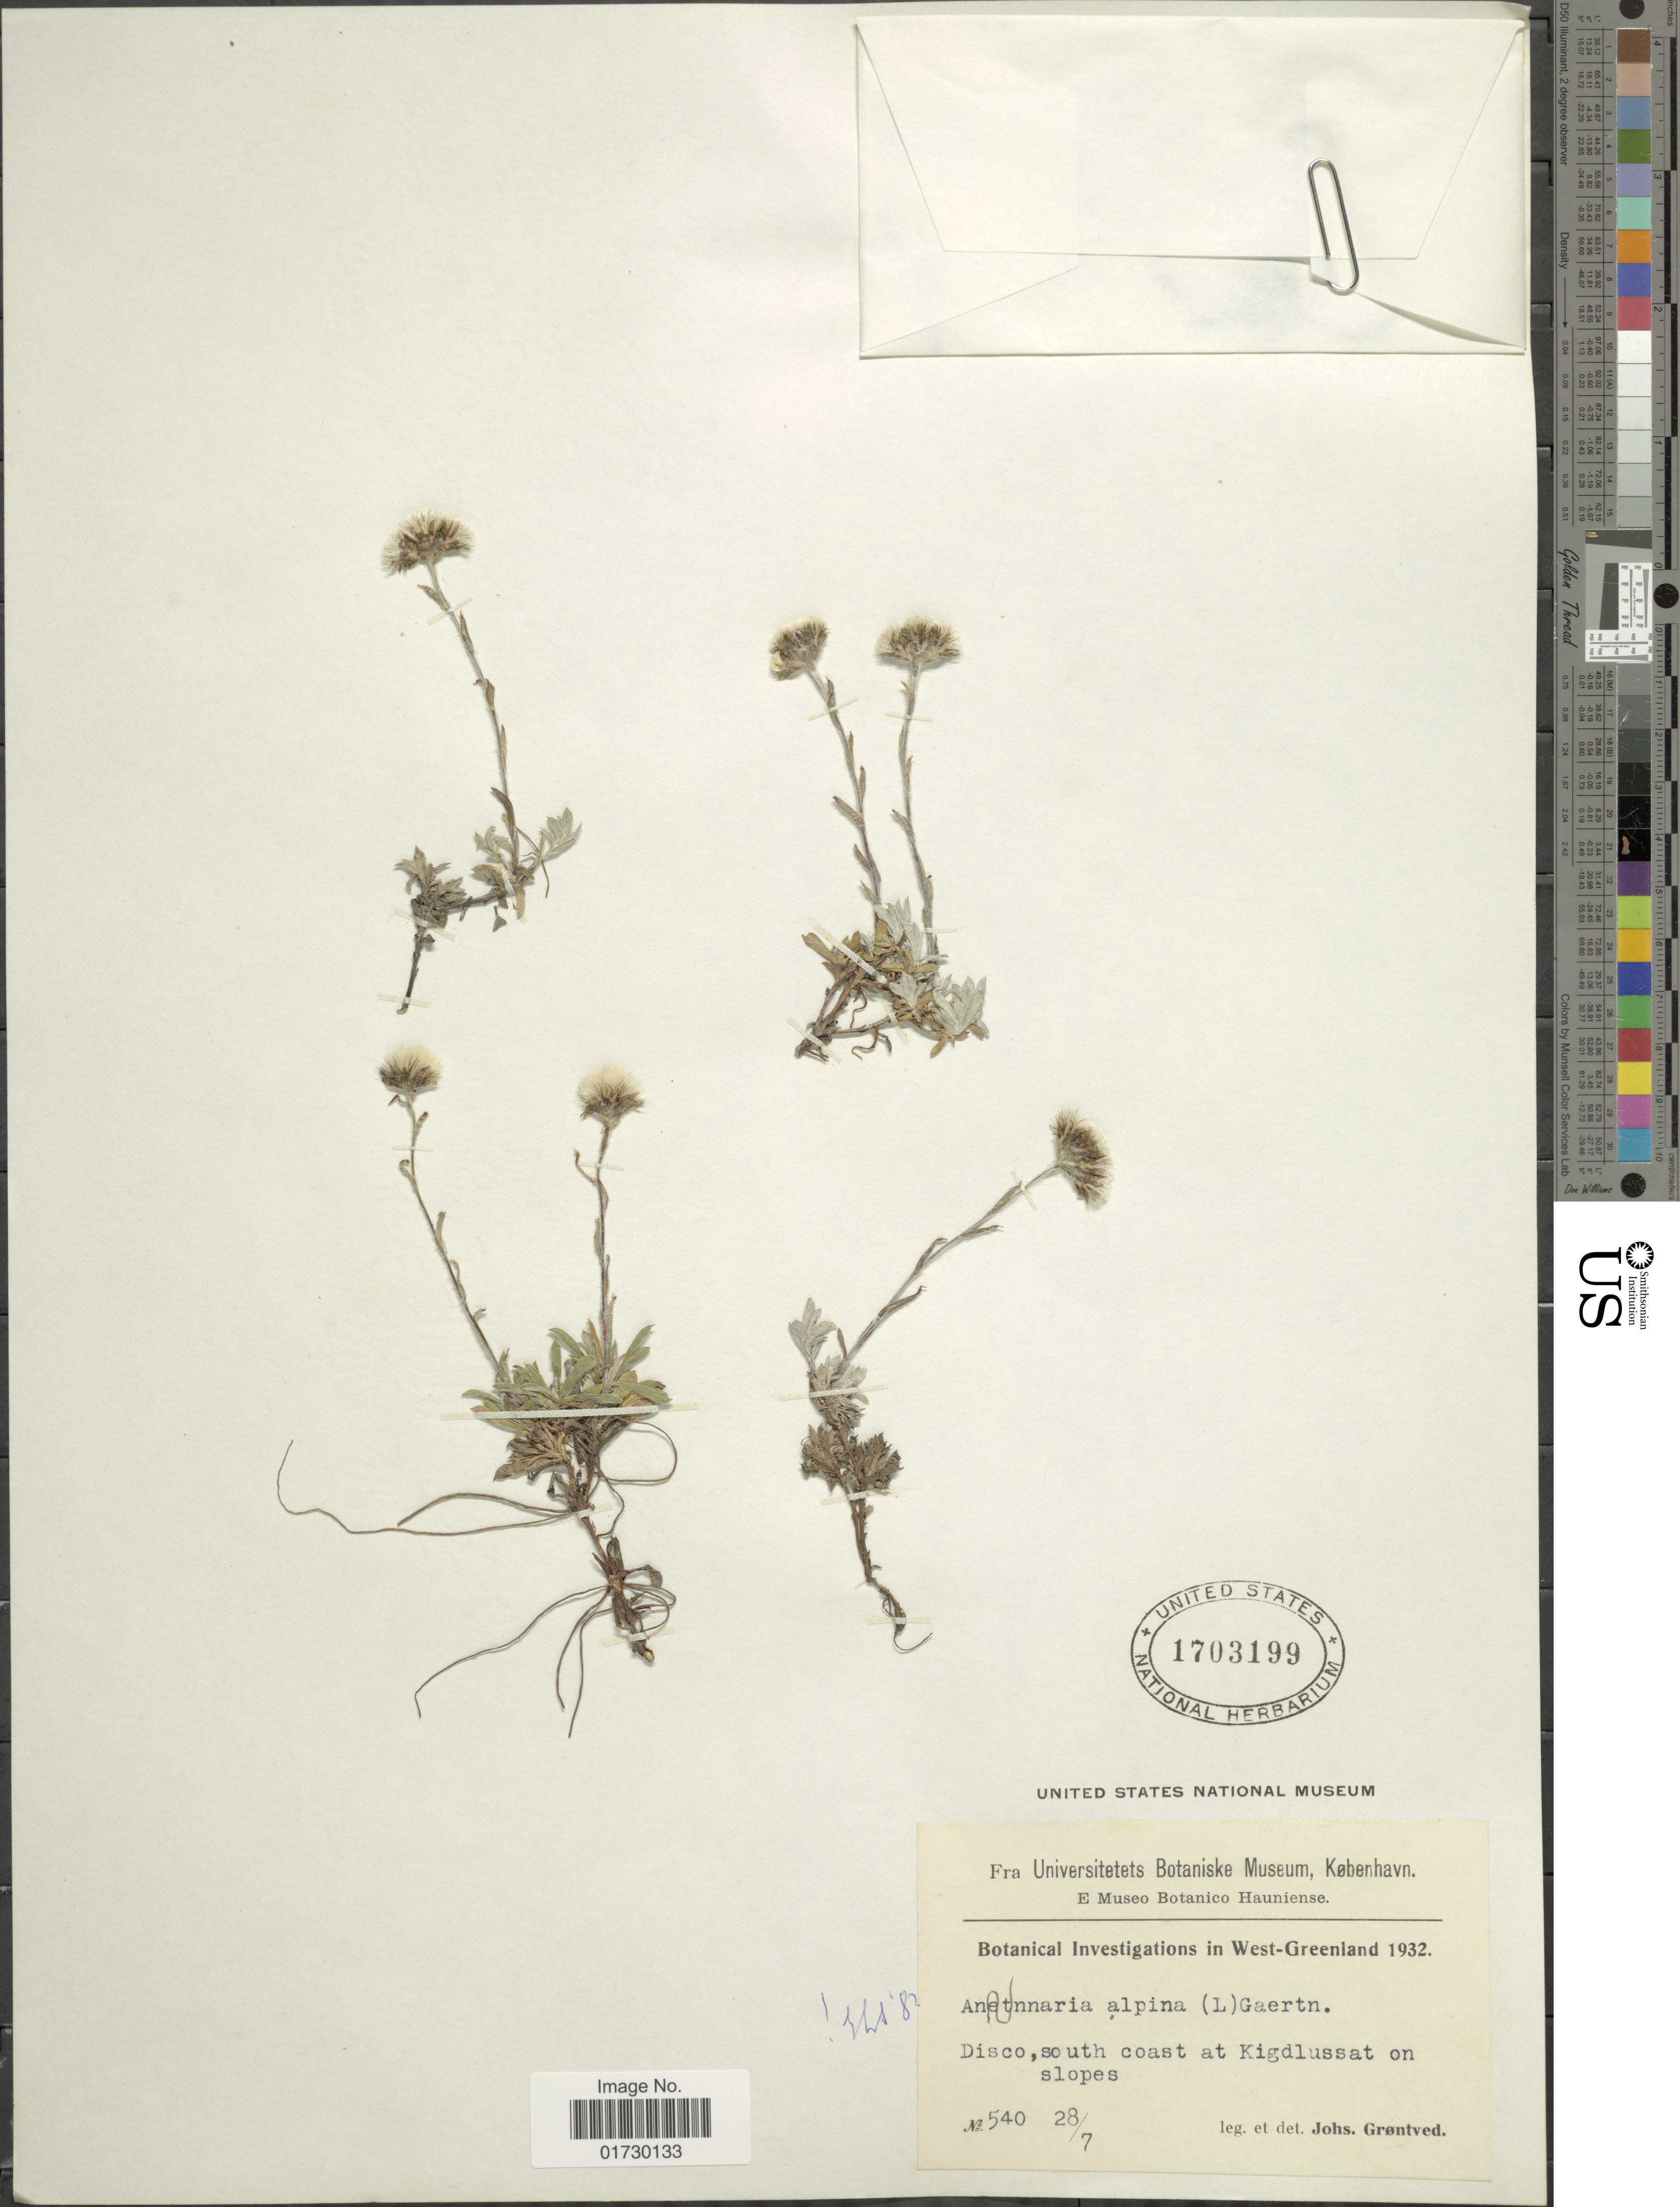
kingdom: Plantae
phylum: Tracheophyta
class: Magnoliopsida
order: Asterales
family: Asteraceae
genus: Antennaria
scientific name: Antennaria alpina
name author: (L.) Gaertn.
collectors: J. Gröntved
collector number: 540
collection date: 1932-07-28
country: Greenland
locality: West-Greenland, Disco, south coast at Kigdlussat on slopes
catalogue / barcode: US 1703199